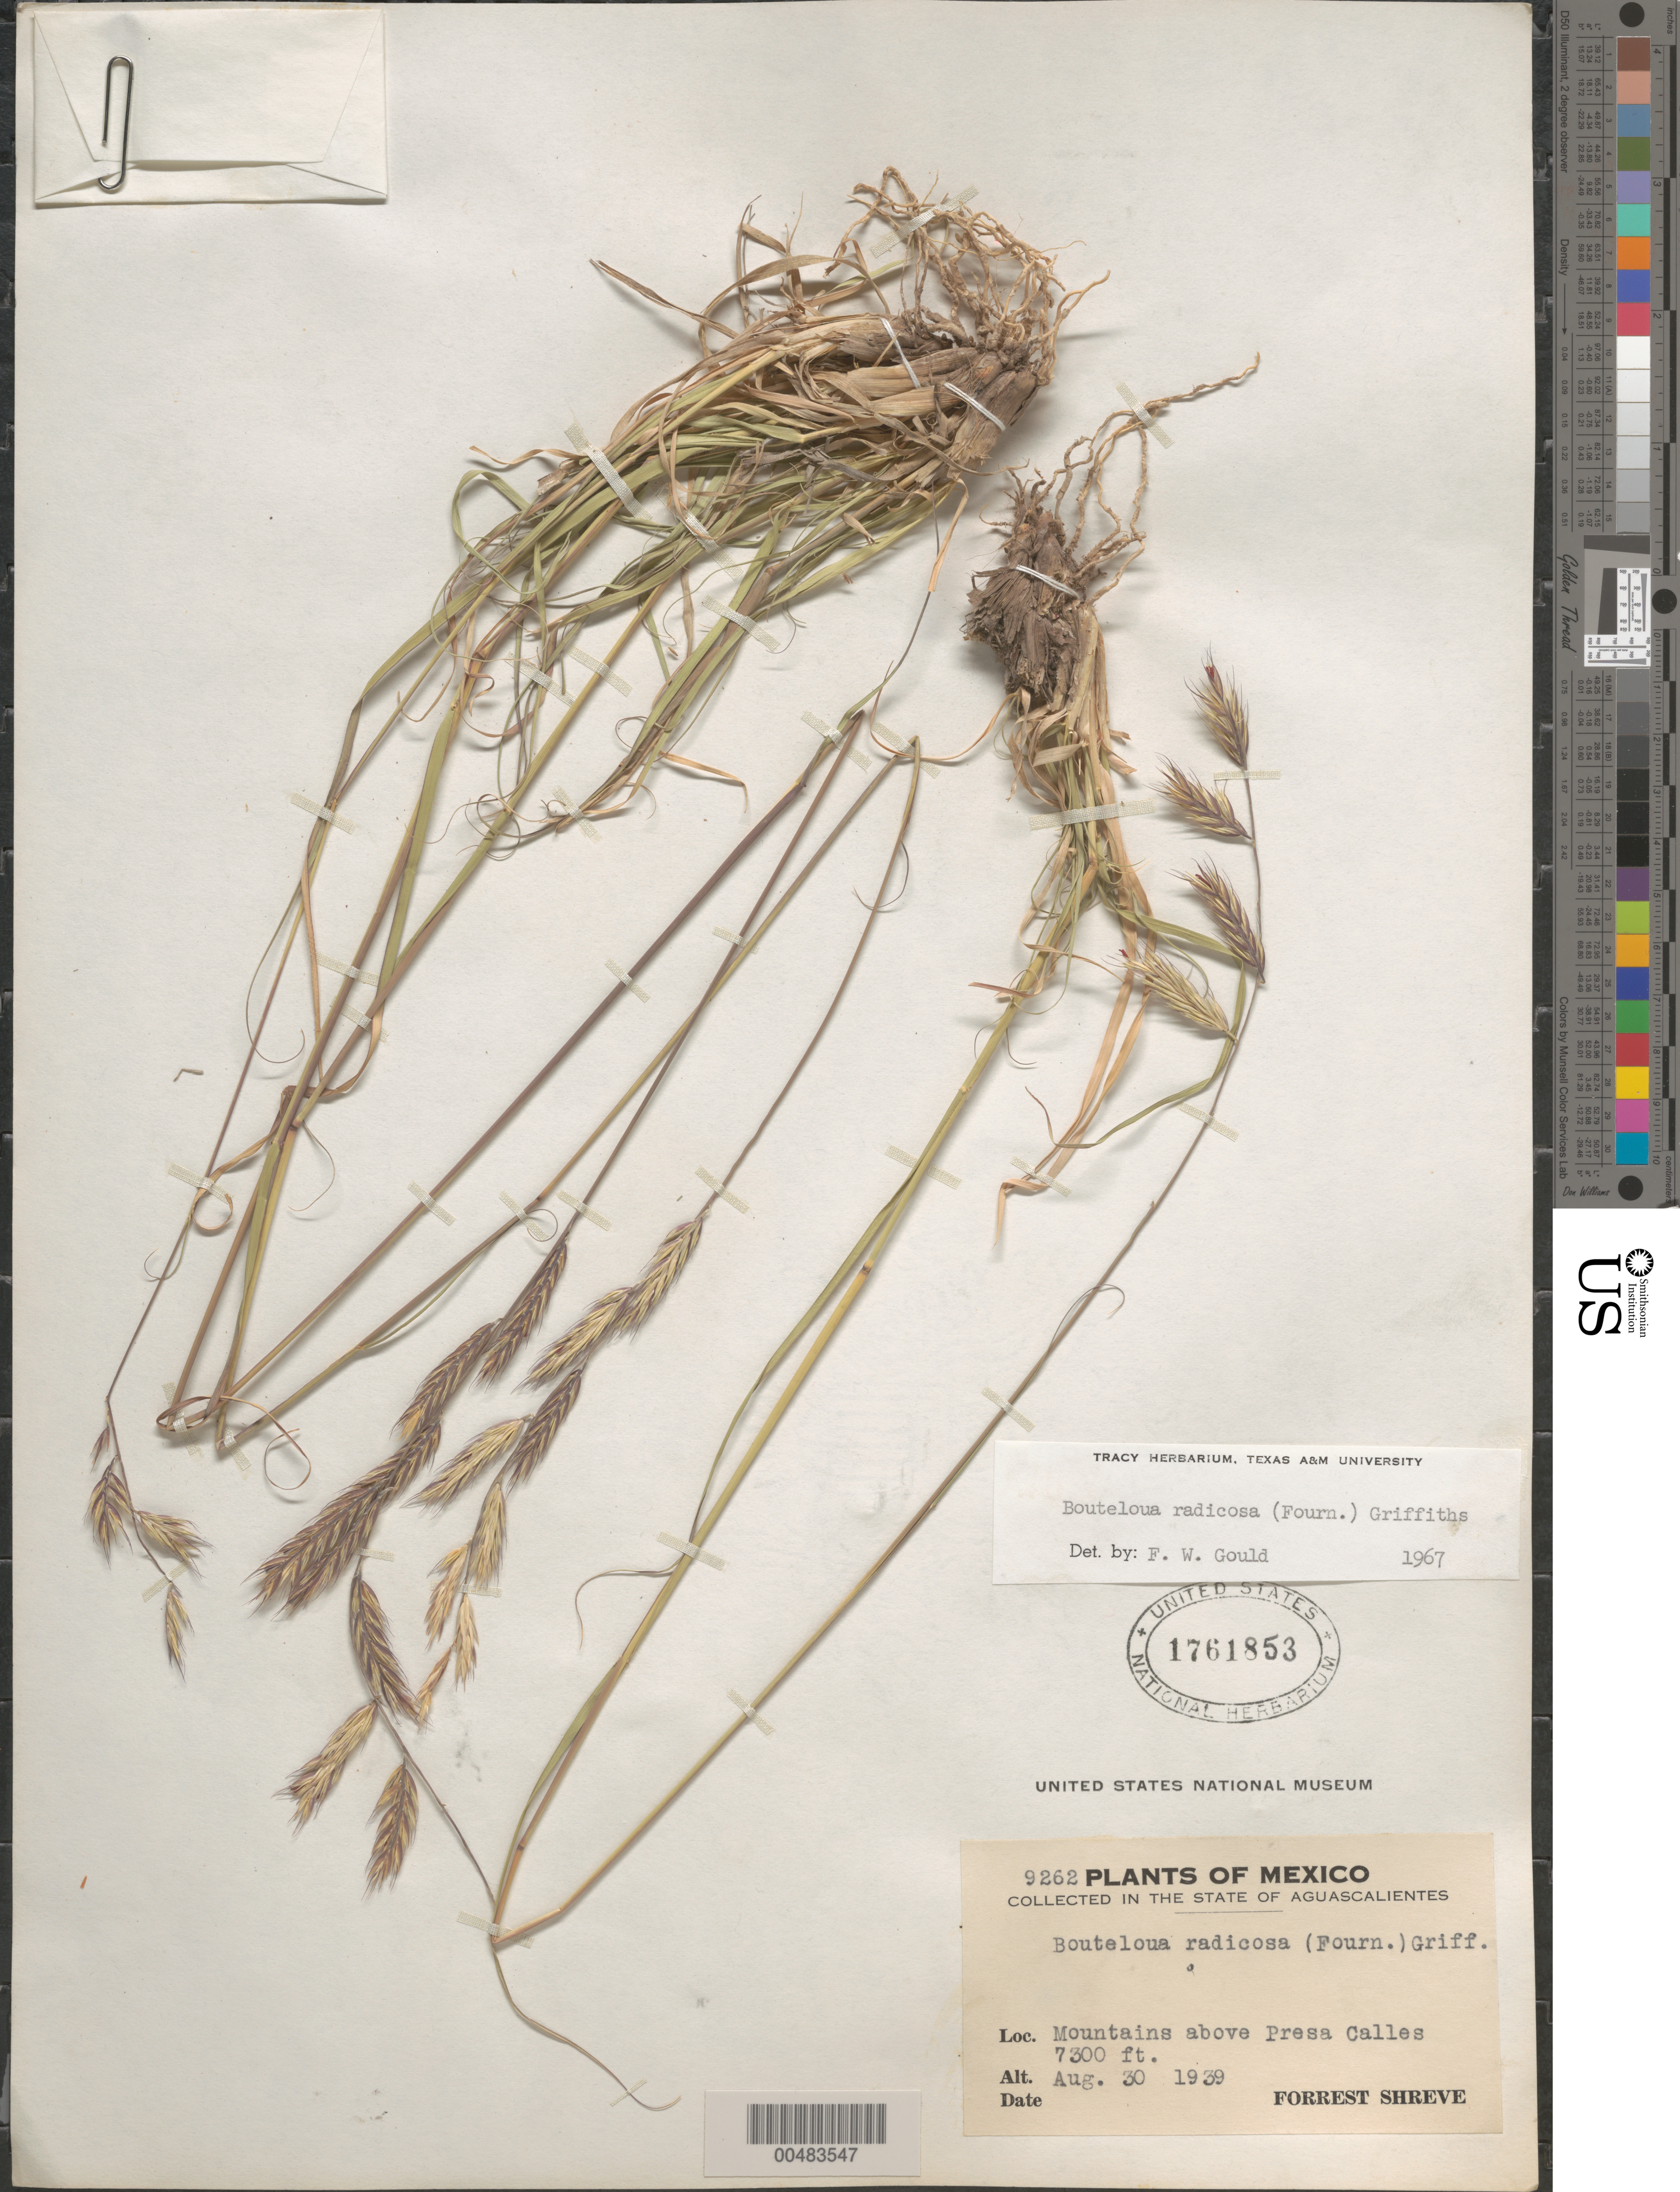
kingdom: Plantae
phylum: Tracheophyta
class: Liliopsida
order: Poales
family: Poaceae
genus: Bouteloua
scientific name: Bouteloua radicosa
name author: (E. Fourn.) Griffiths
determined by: Gould, F. W.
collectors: F. Shreve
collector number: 9262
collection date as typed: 30 Aug 1939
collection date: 1939-08-30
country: Mexico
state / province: Aguascalientes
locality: Mountains above Presa Calles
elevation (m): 2225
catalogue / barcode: US 1761853